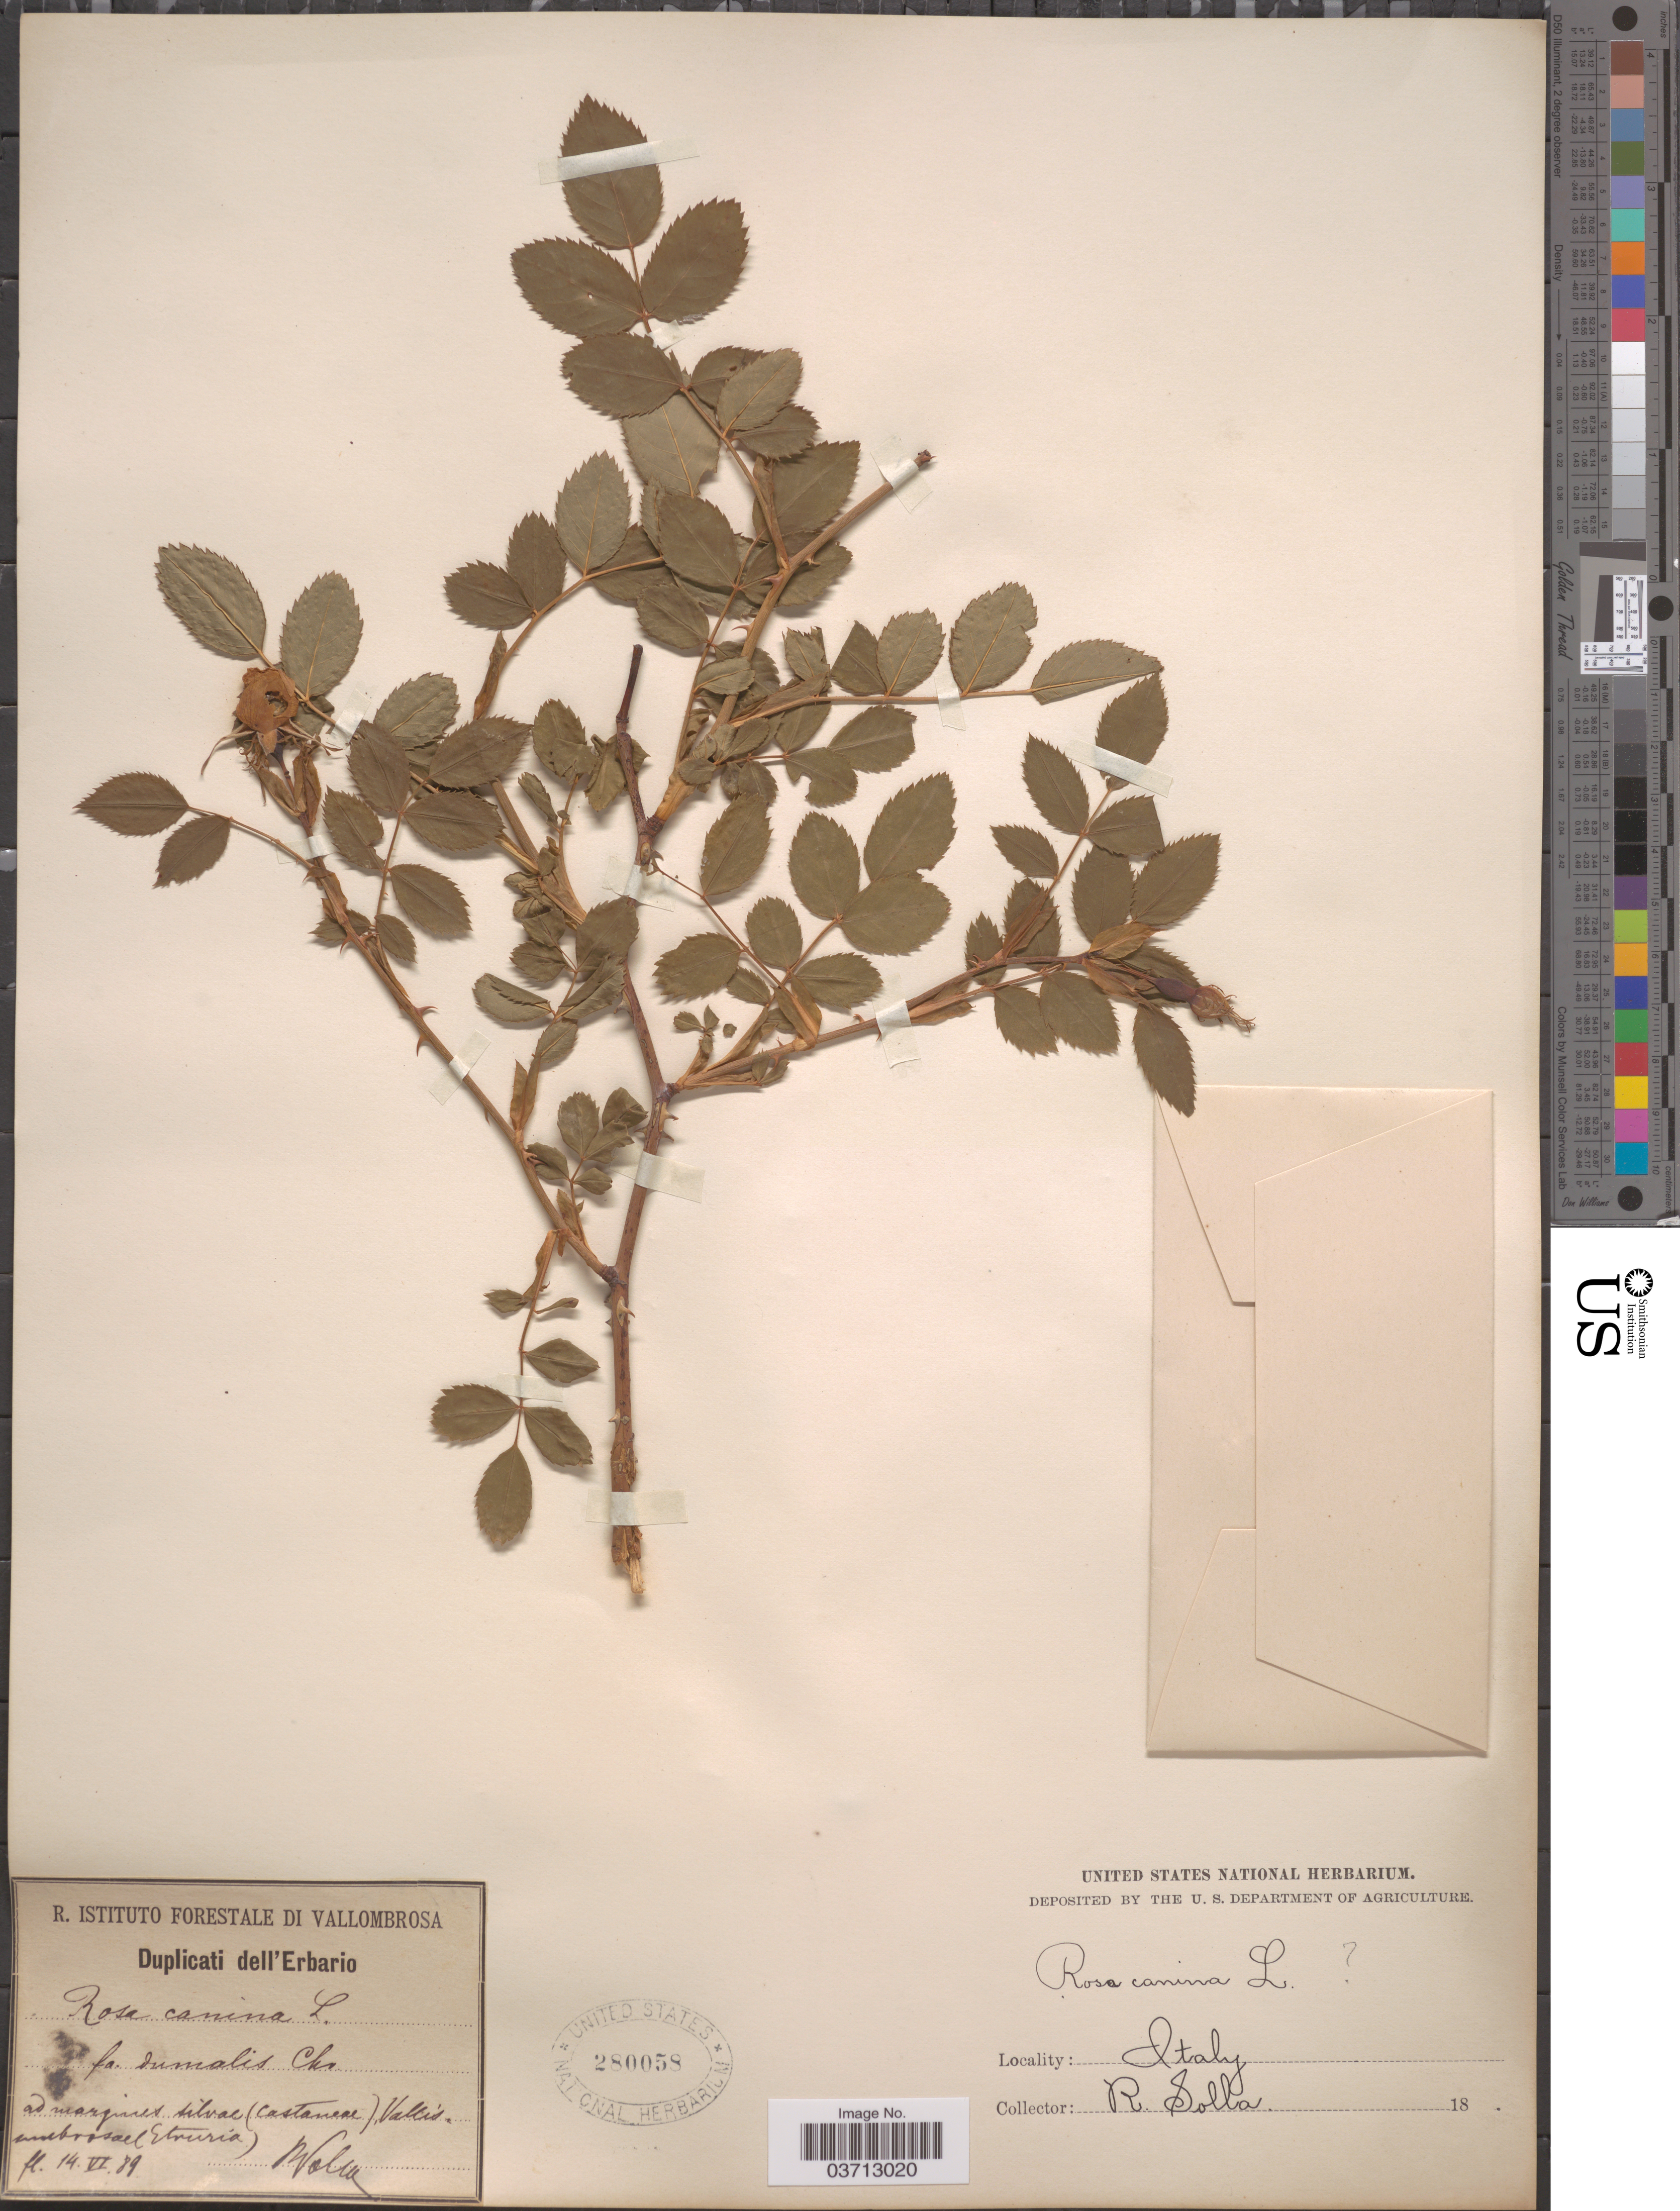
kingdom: Plantae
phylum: Tracheophyta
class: Magnoliopsida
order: Rosales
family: Rosaceae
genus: Rosa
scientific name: Rosa canina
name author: L.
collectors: R. Solla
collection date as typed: Transcribed d/m/y: 14/6/89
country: Italy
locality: Ad margins silvae (Castaneae), Vallisumbrosae (Etruria).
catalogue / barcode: US 280058